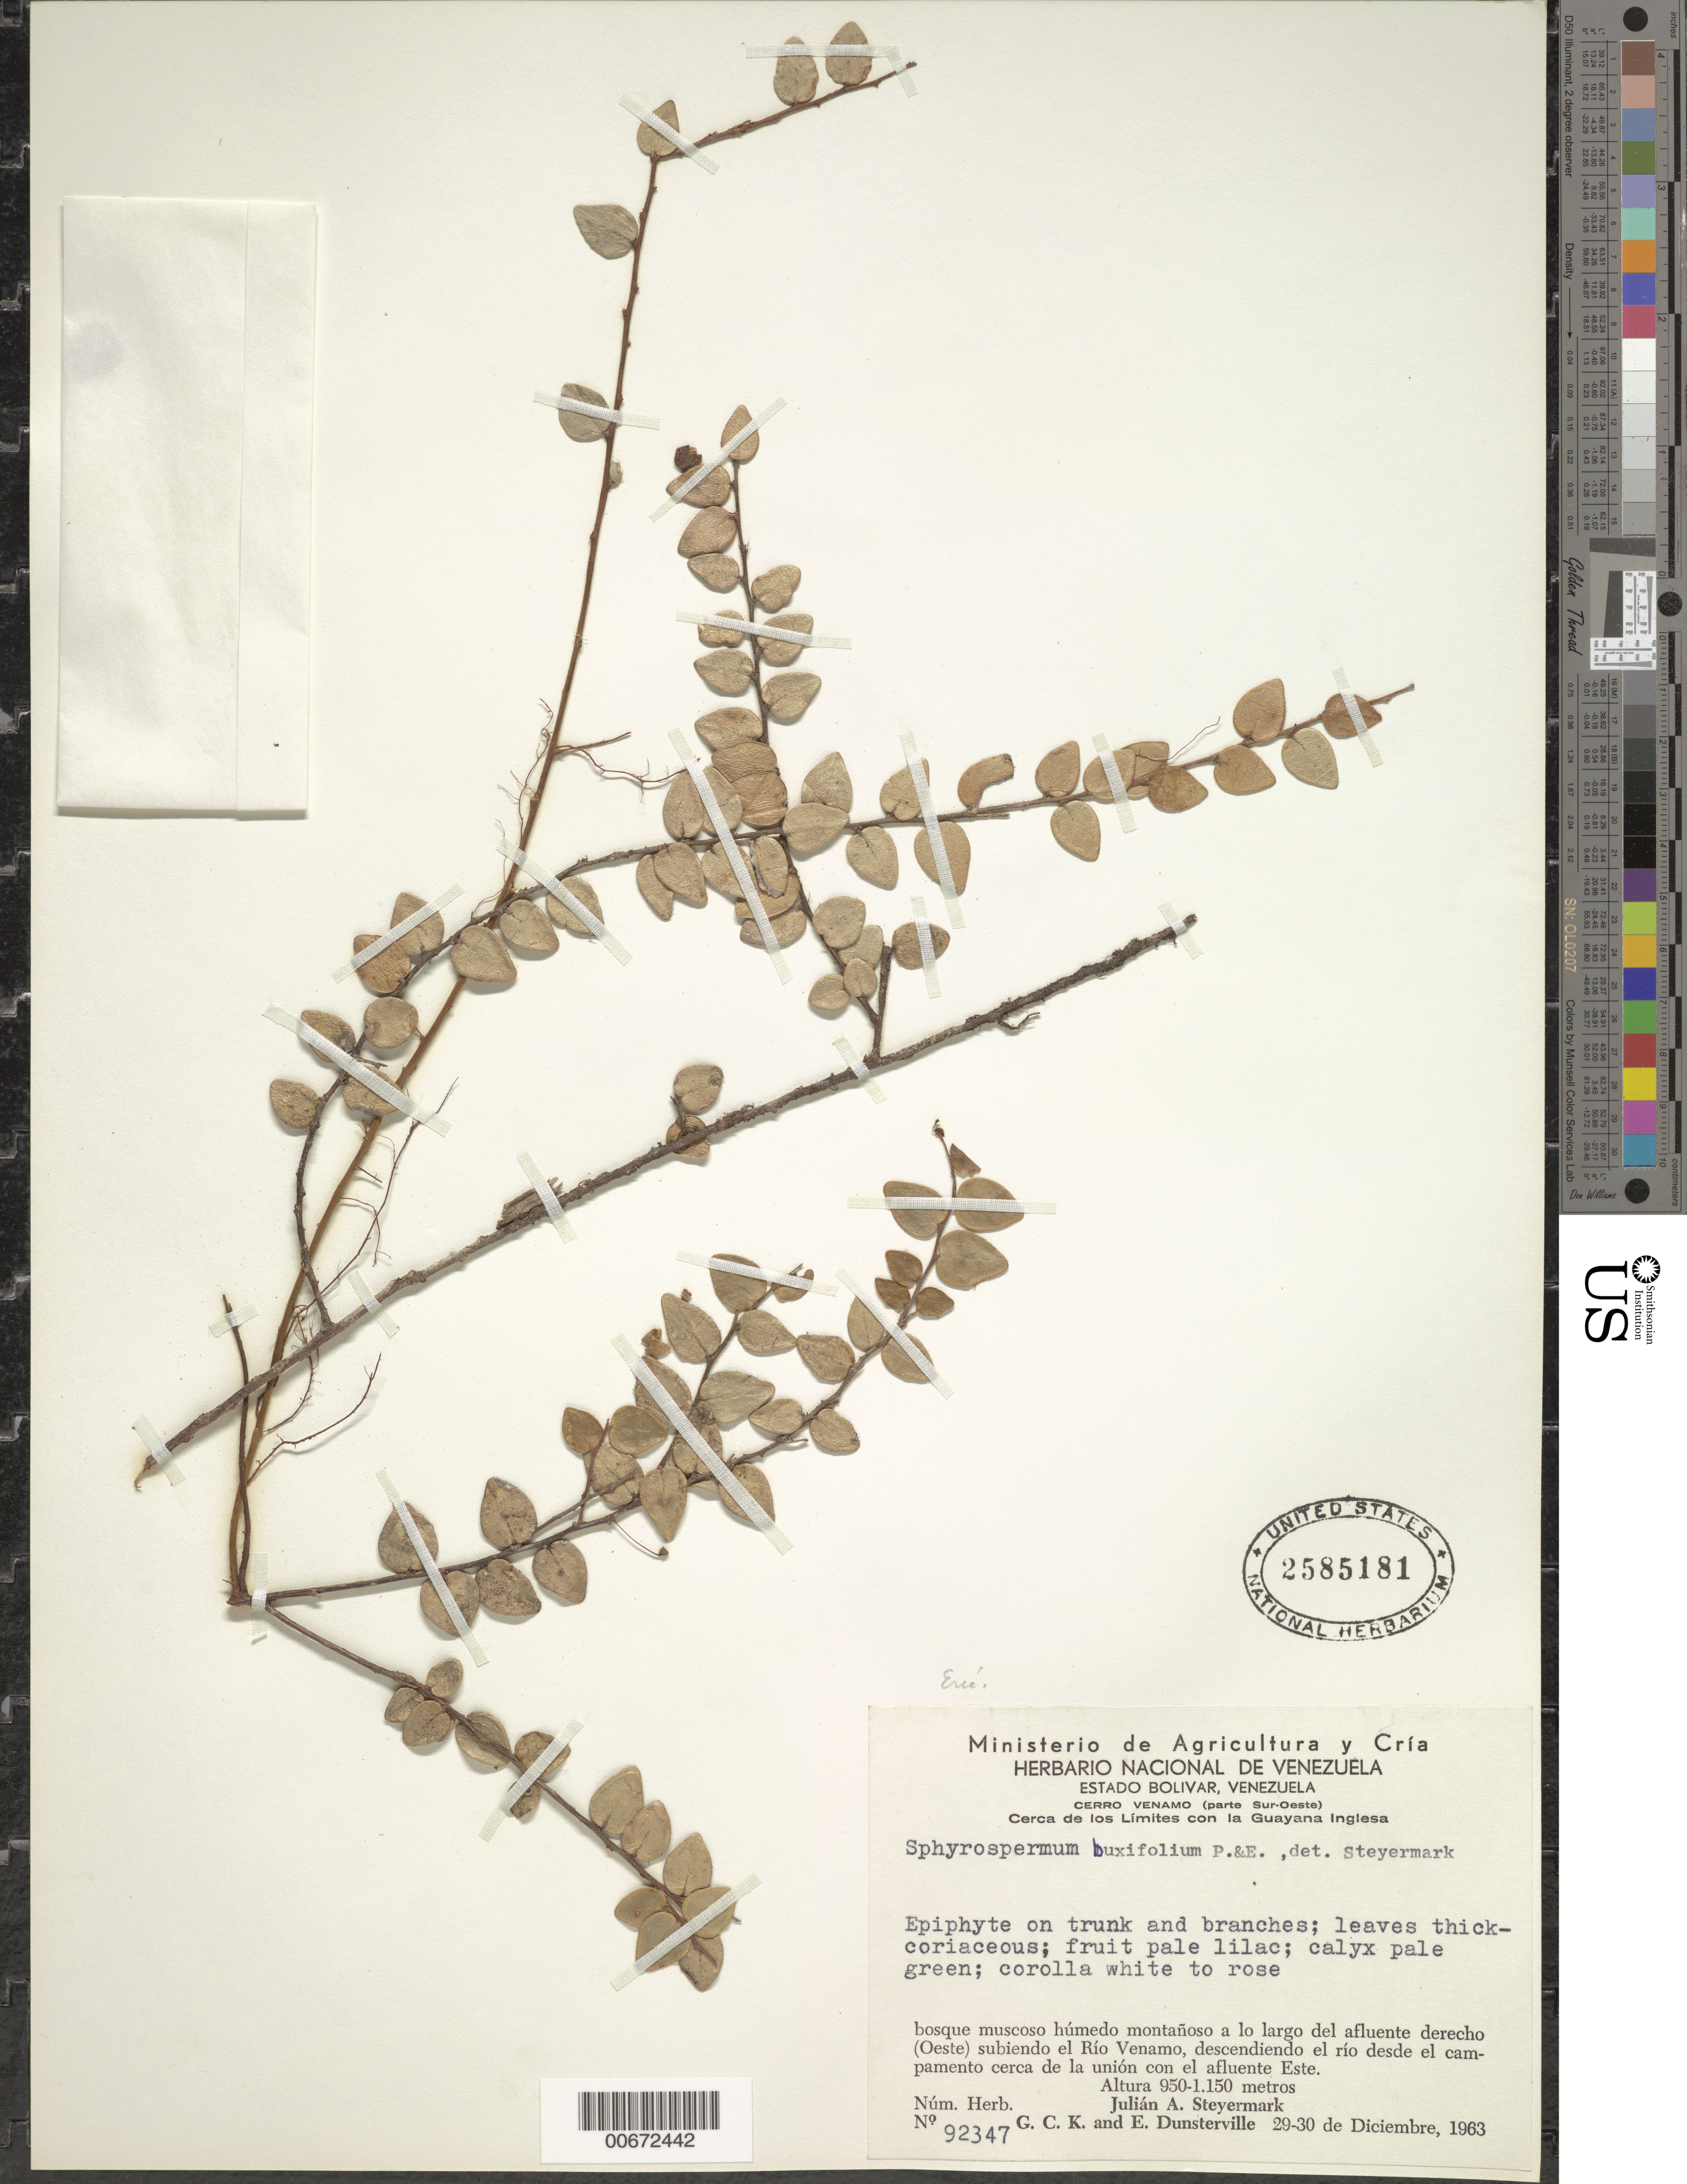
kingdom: Plantae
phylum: Tracheophyta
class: Magnoliopsida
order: Ericales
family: Ericaceae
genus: Sphyrospermum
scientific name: Sphyrospermum buxifolium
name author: Poepp. & Endl.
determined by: Steyermark, Julian A., (VEN)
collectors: J. Steyermark, G. C. K. Dunsterville & E. Dunsterville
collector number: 92347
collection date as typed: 29-Dec-63 to 30-Dec-63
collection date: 1963-12-29/1963-12-30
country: Venezuela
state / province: Bolívar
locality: Cerro Venamo, Río Venamo, cerca de los limites con Guayana Inglesa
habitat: Bosque muscoso húmedo montañoso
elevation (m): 950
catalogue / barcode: US 2585181